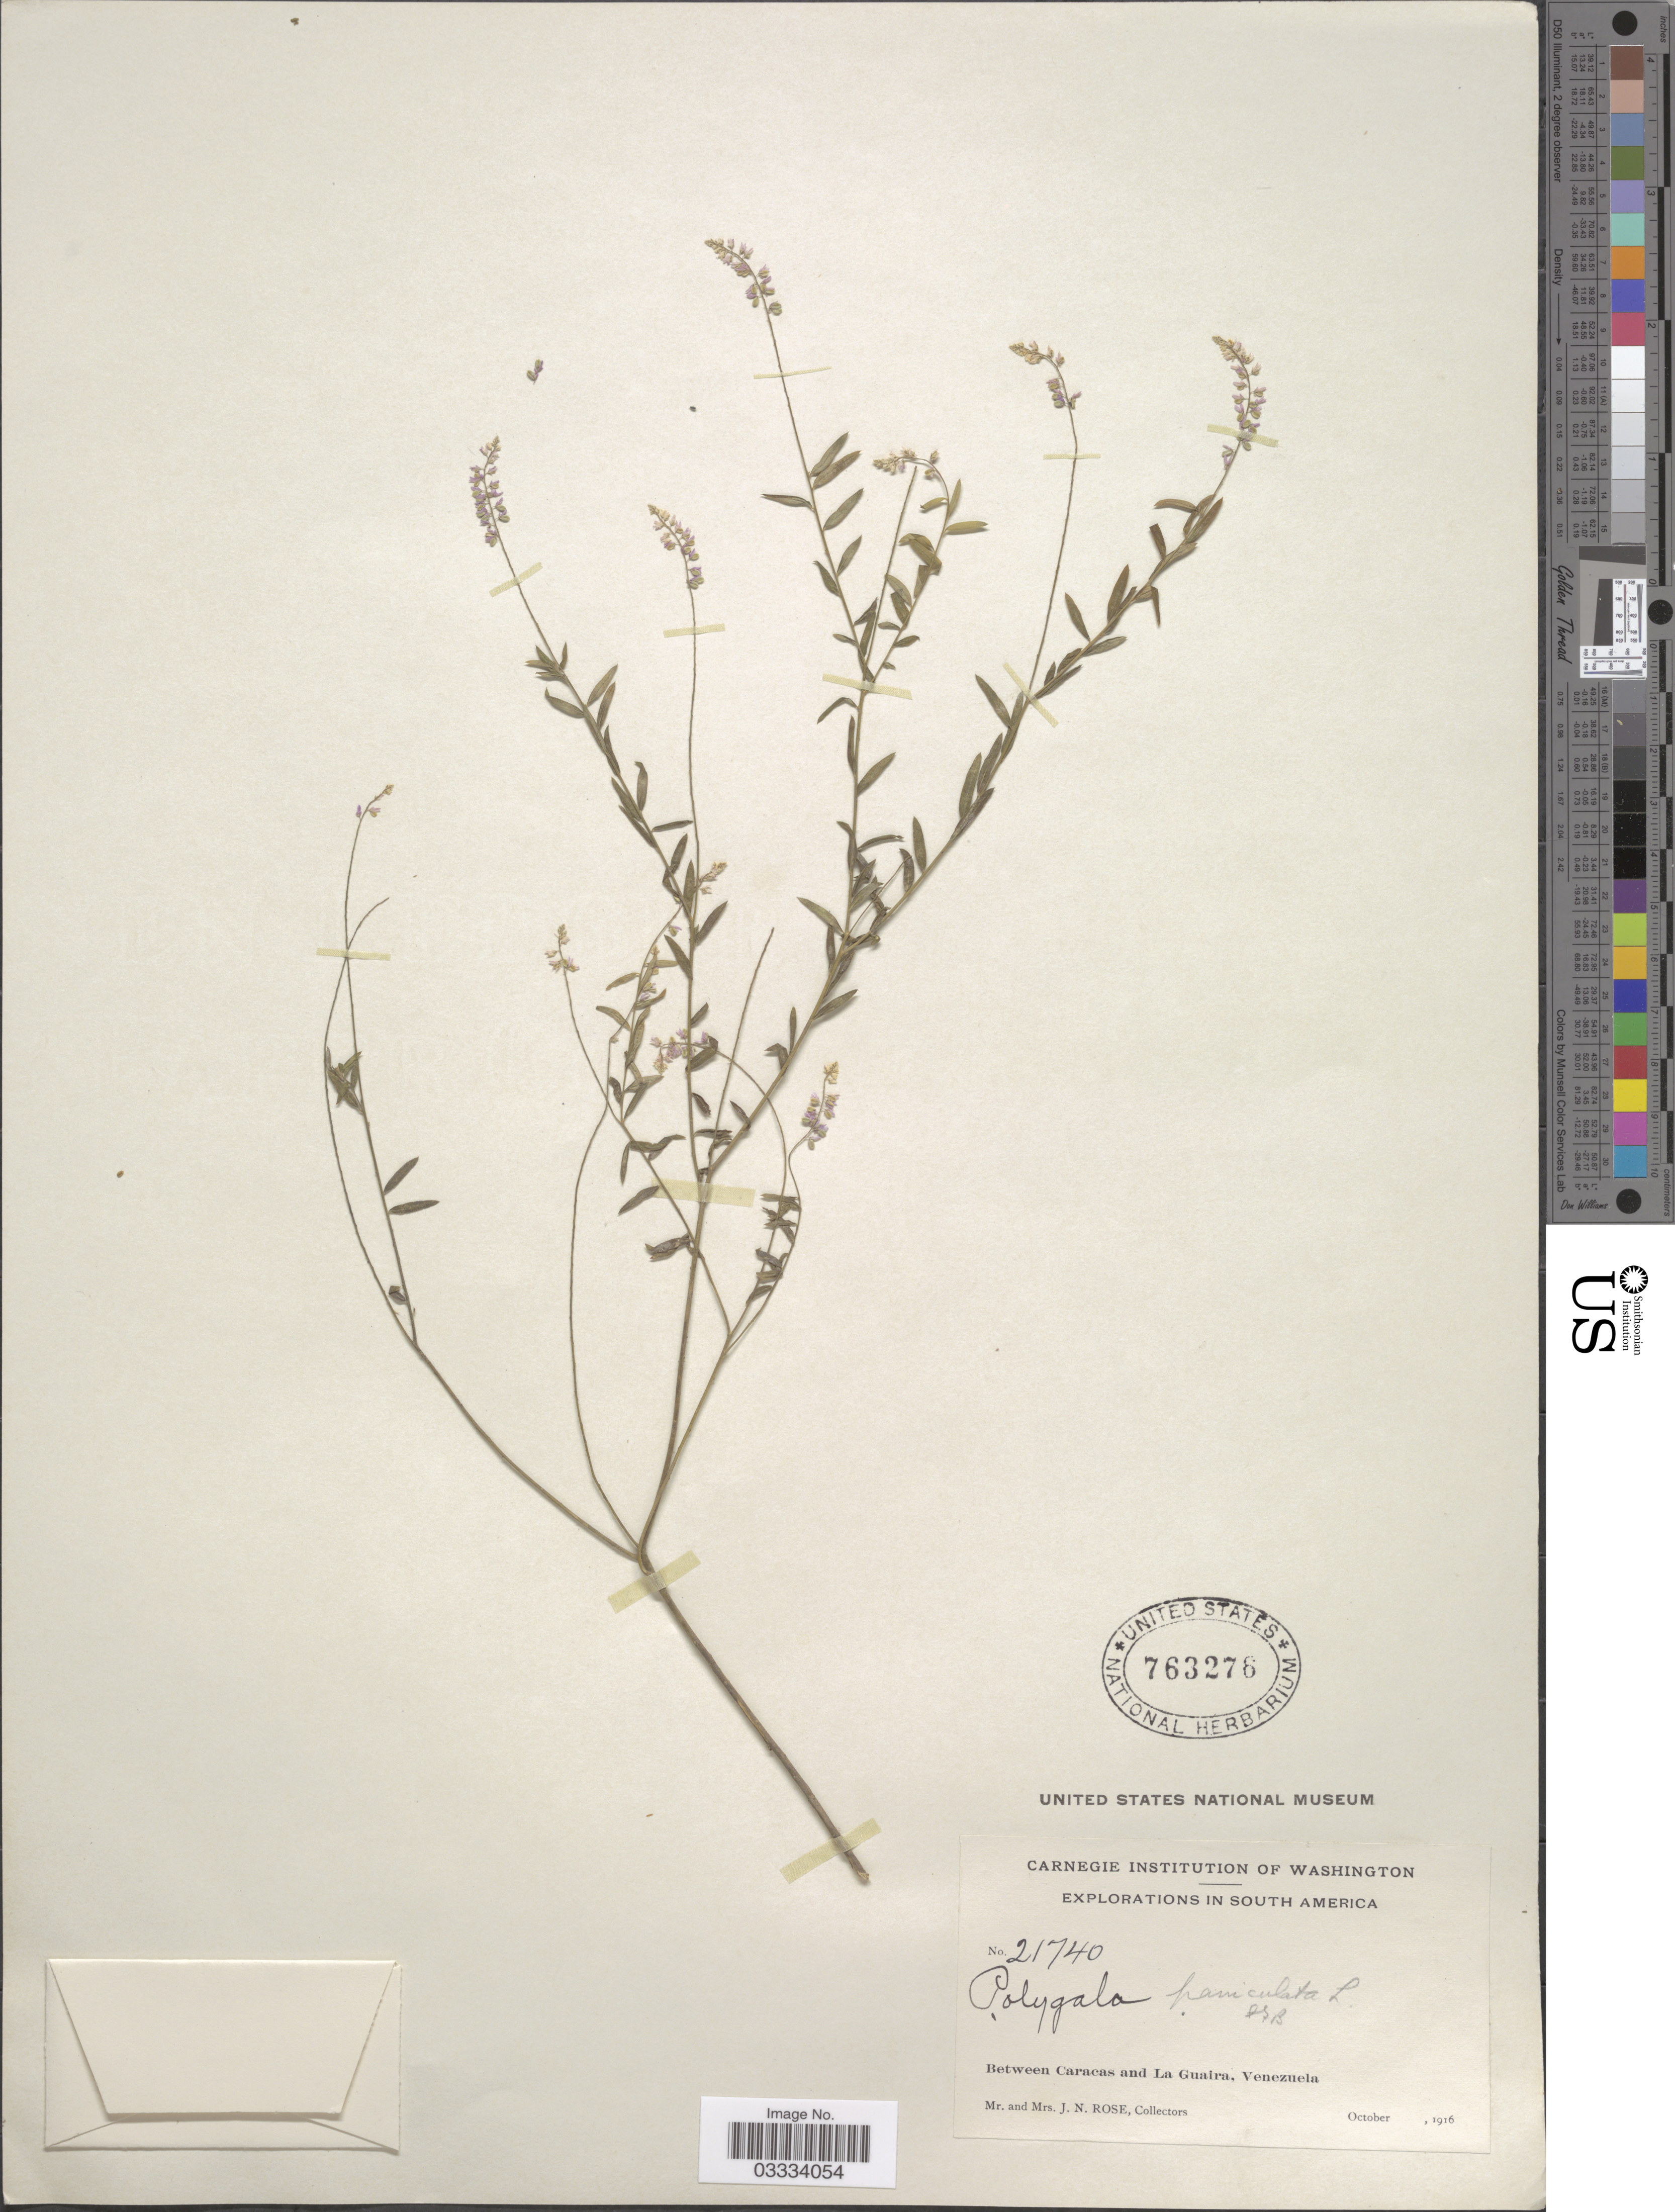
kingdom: Plantae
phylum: Tracheophyta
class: Magnoliopsida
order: Fabales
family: Polygalaceae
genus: Polygala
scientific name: Polygala paniculata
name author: L.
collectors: J. N. Rose & L. B. Rose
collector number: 21740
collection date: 1916-10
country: Venezuela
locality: Between Caracas and La Guaira.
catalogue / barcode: US 763276